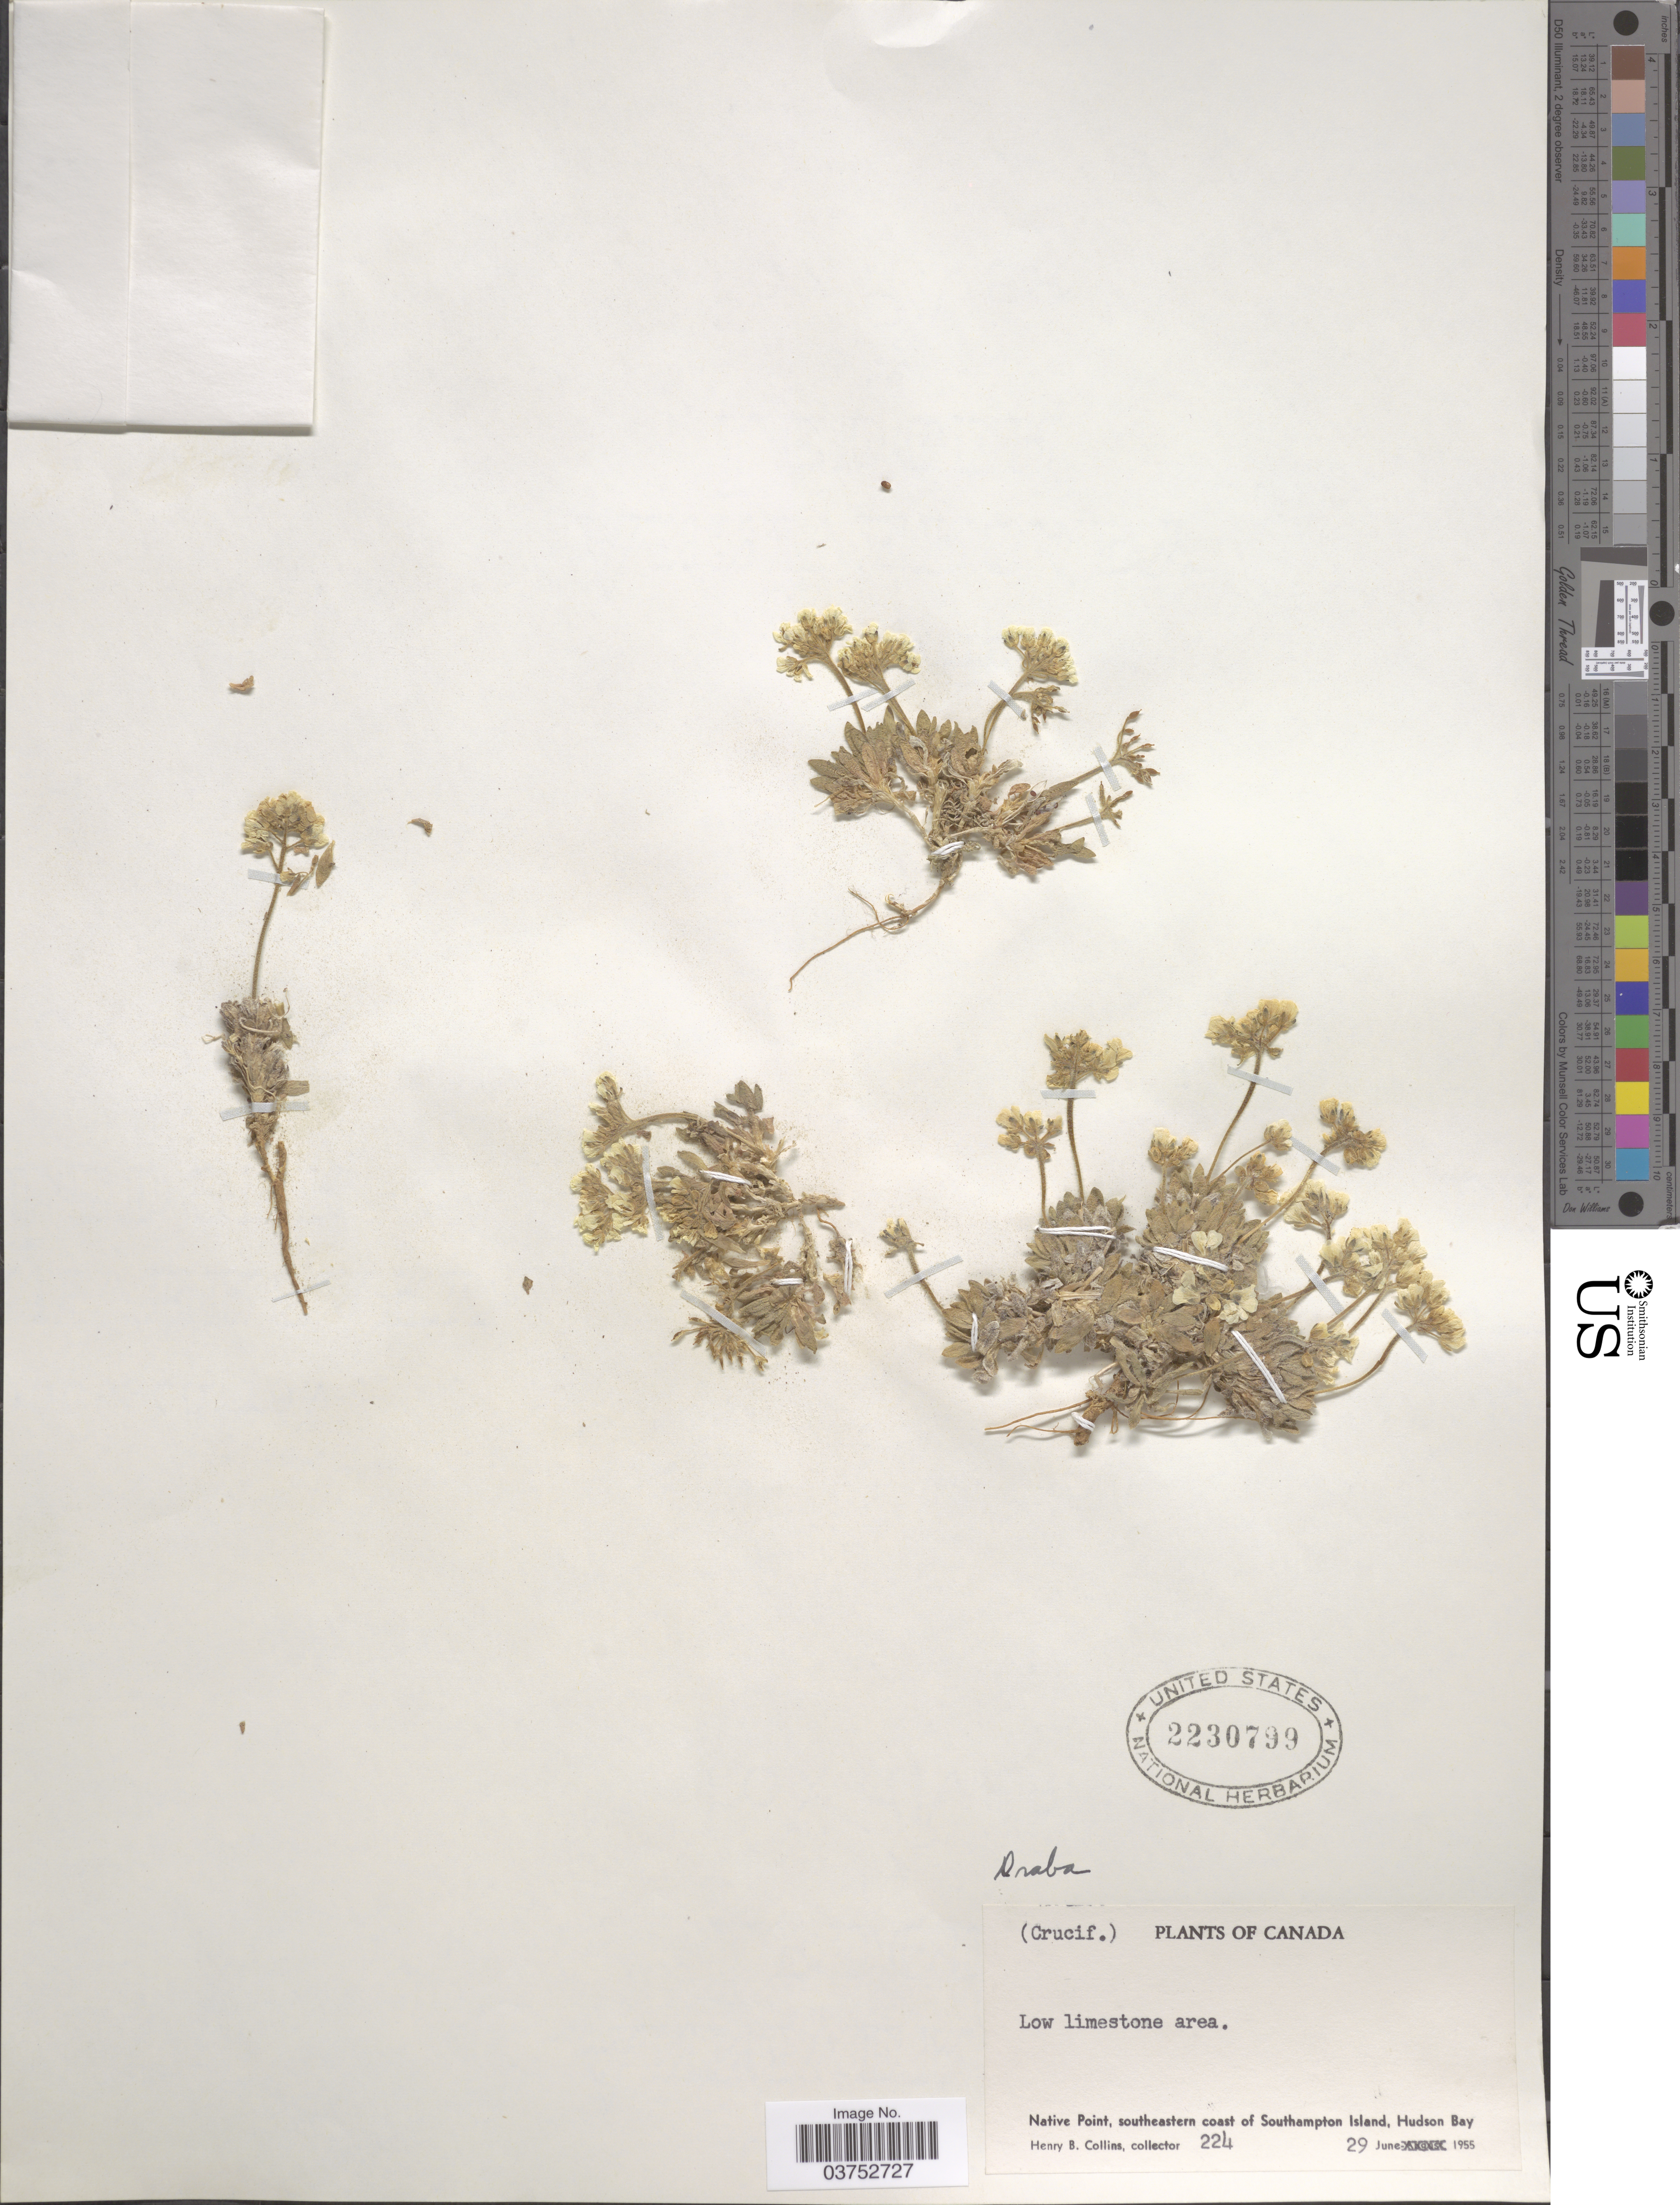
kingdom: Plantae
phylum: Tracheophyta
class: Magnoliopsida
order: Brassicales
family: Brassicaceae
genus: Draba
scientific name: Draba sp.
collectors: H. Collins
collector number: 224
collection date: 1955-06-29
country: Canada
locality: Native Point, southeastern coast of Southampton Island, Hudson Bay.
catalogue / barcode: US 2230799